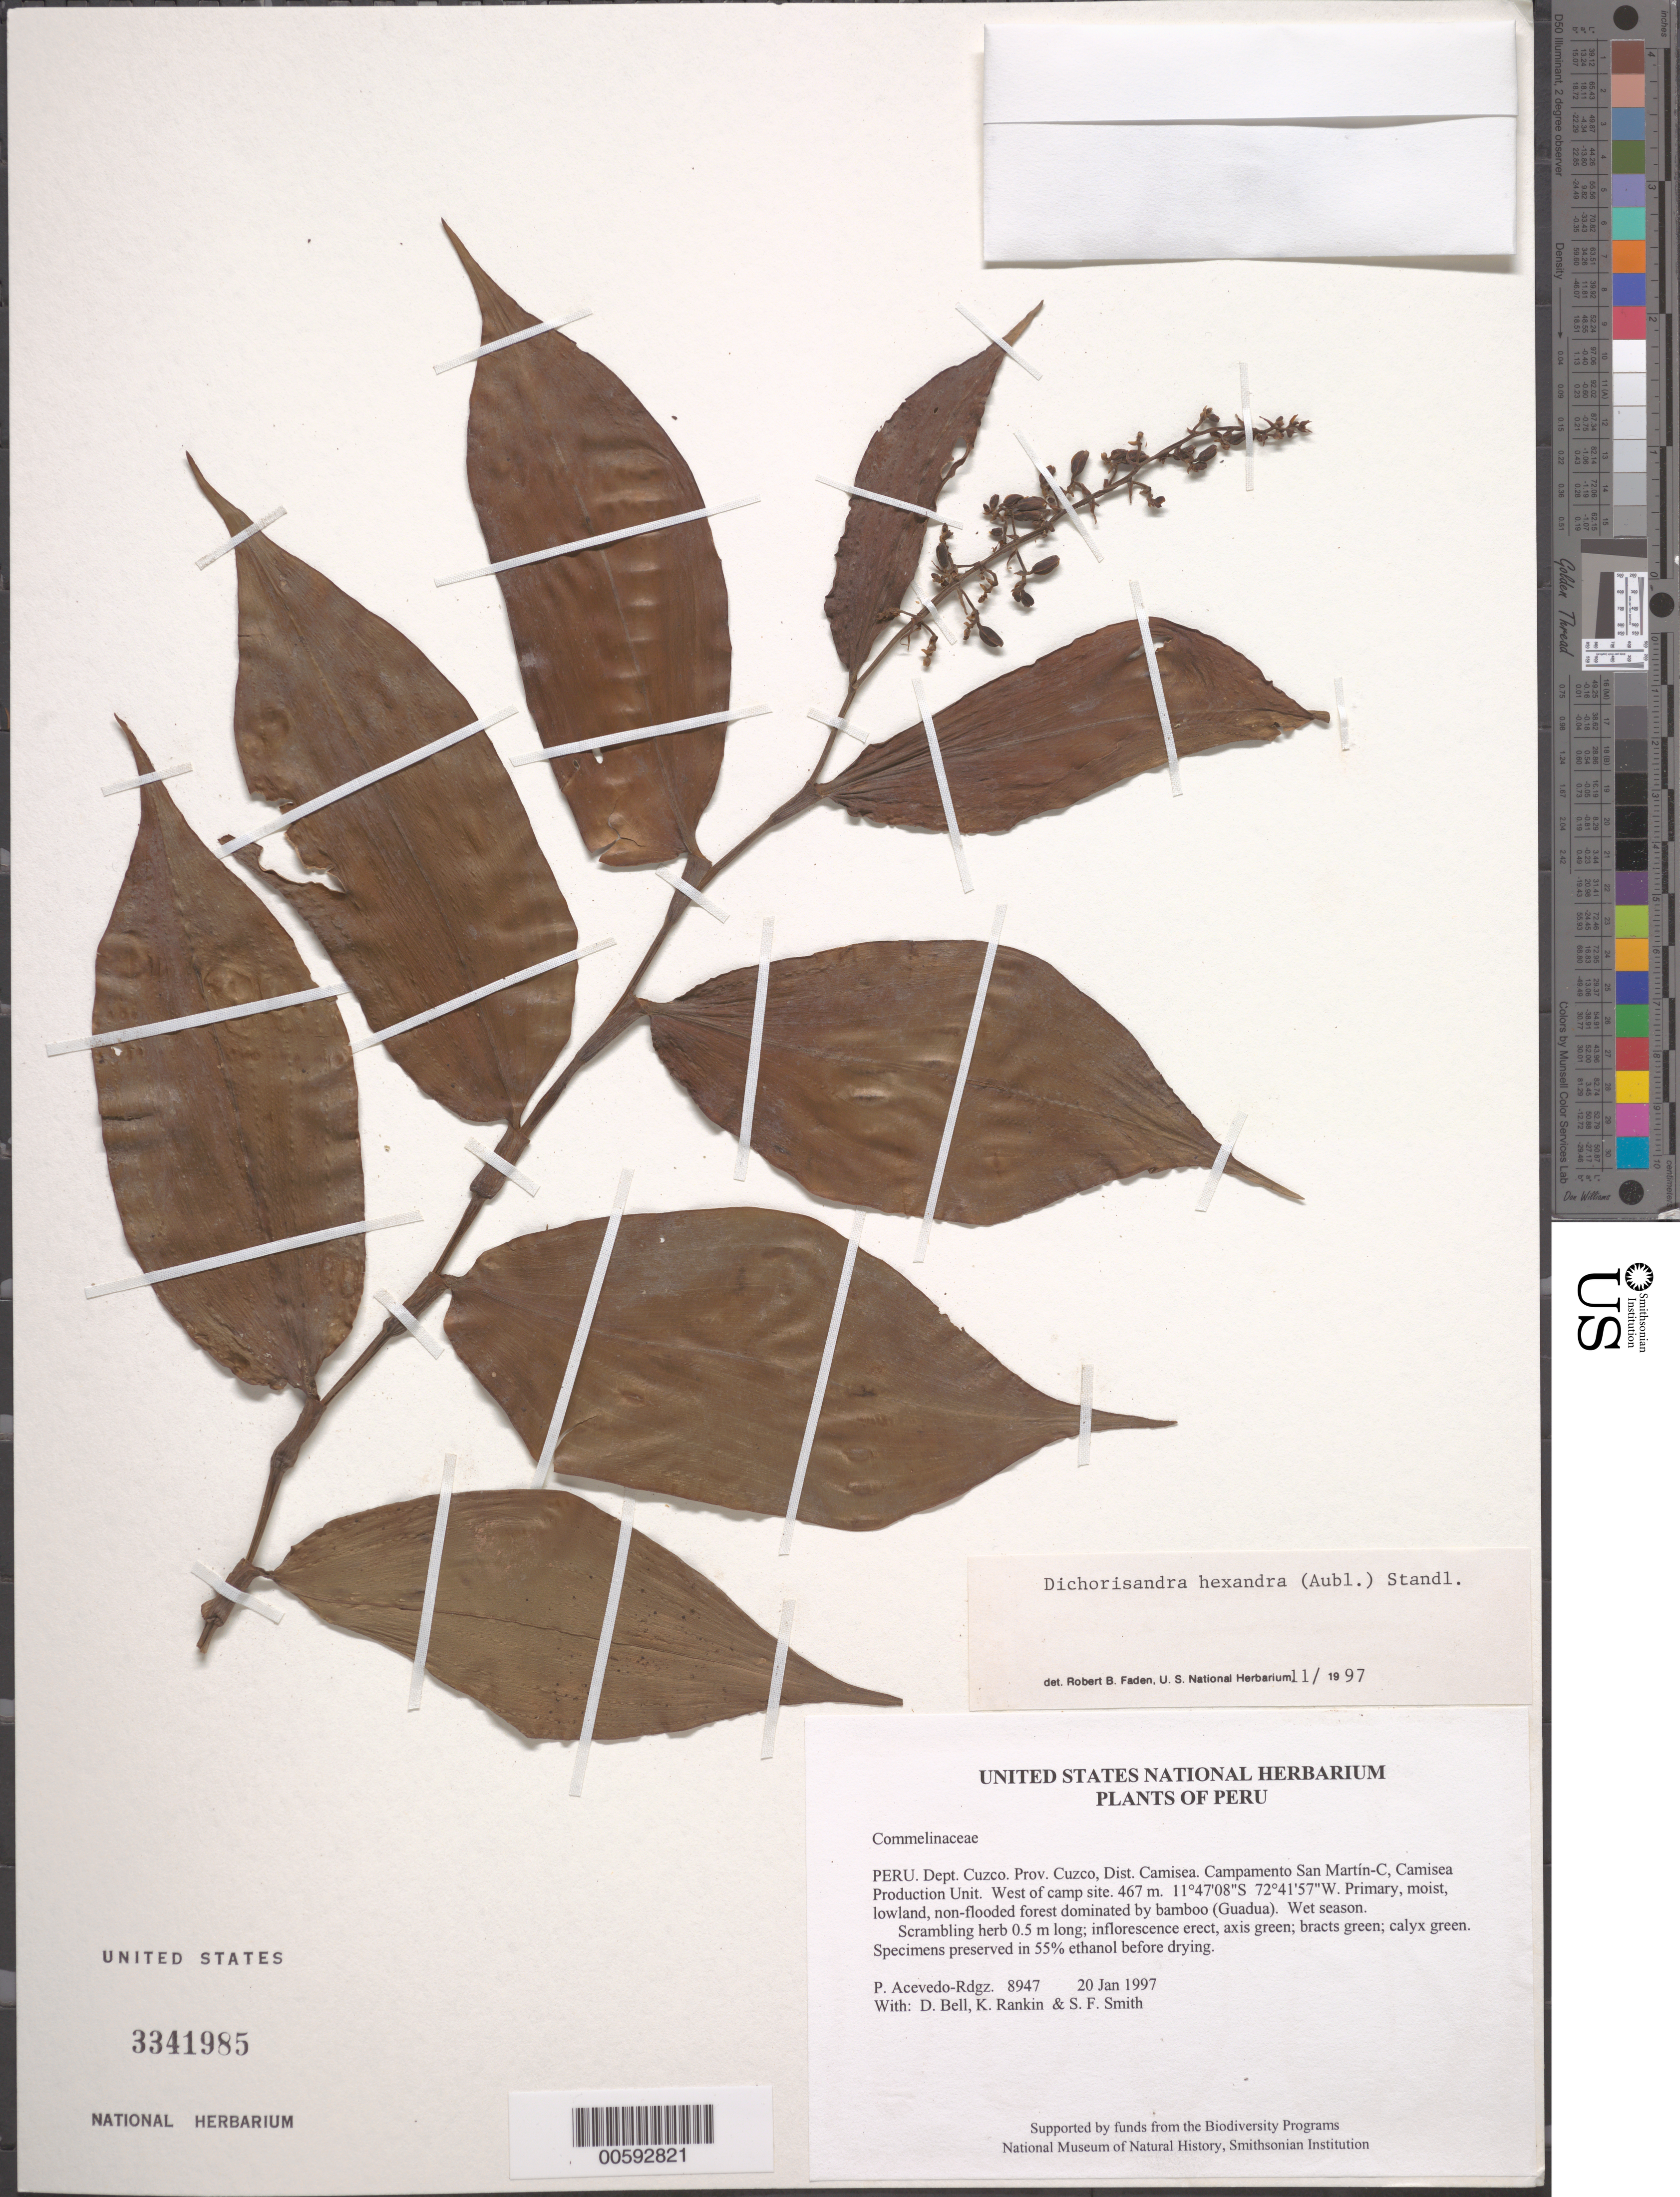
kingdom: Plantae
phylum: Tracheophyta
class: Liliopsida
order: Commelinales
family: Commelinaceae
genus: Dichorisandra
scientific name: Dichorisandra hexandra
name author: (Aubl.) Standl.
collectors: P. Acevedo-Rodr., D. A. Bell, K. B. Rankin & S.F. Smith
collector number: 8947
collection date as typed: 20 Jan 1997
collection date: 1997-01-20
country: Peru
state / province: Cusco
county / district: Cusco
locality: Districto Camisea, Campamento San Martín-C, Camisea Production Unit. West of camp site.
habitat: Primary, moist, lowland, non-flooded forest dominated by bamboo (Guadua). Wet season.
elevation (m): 467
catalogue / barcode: US 3341985